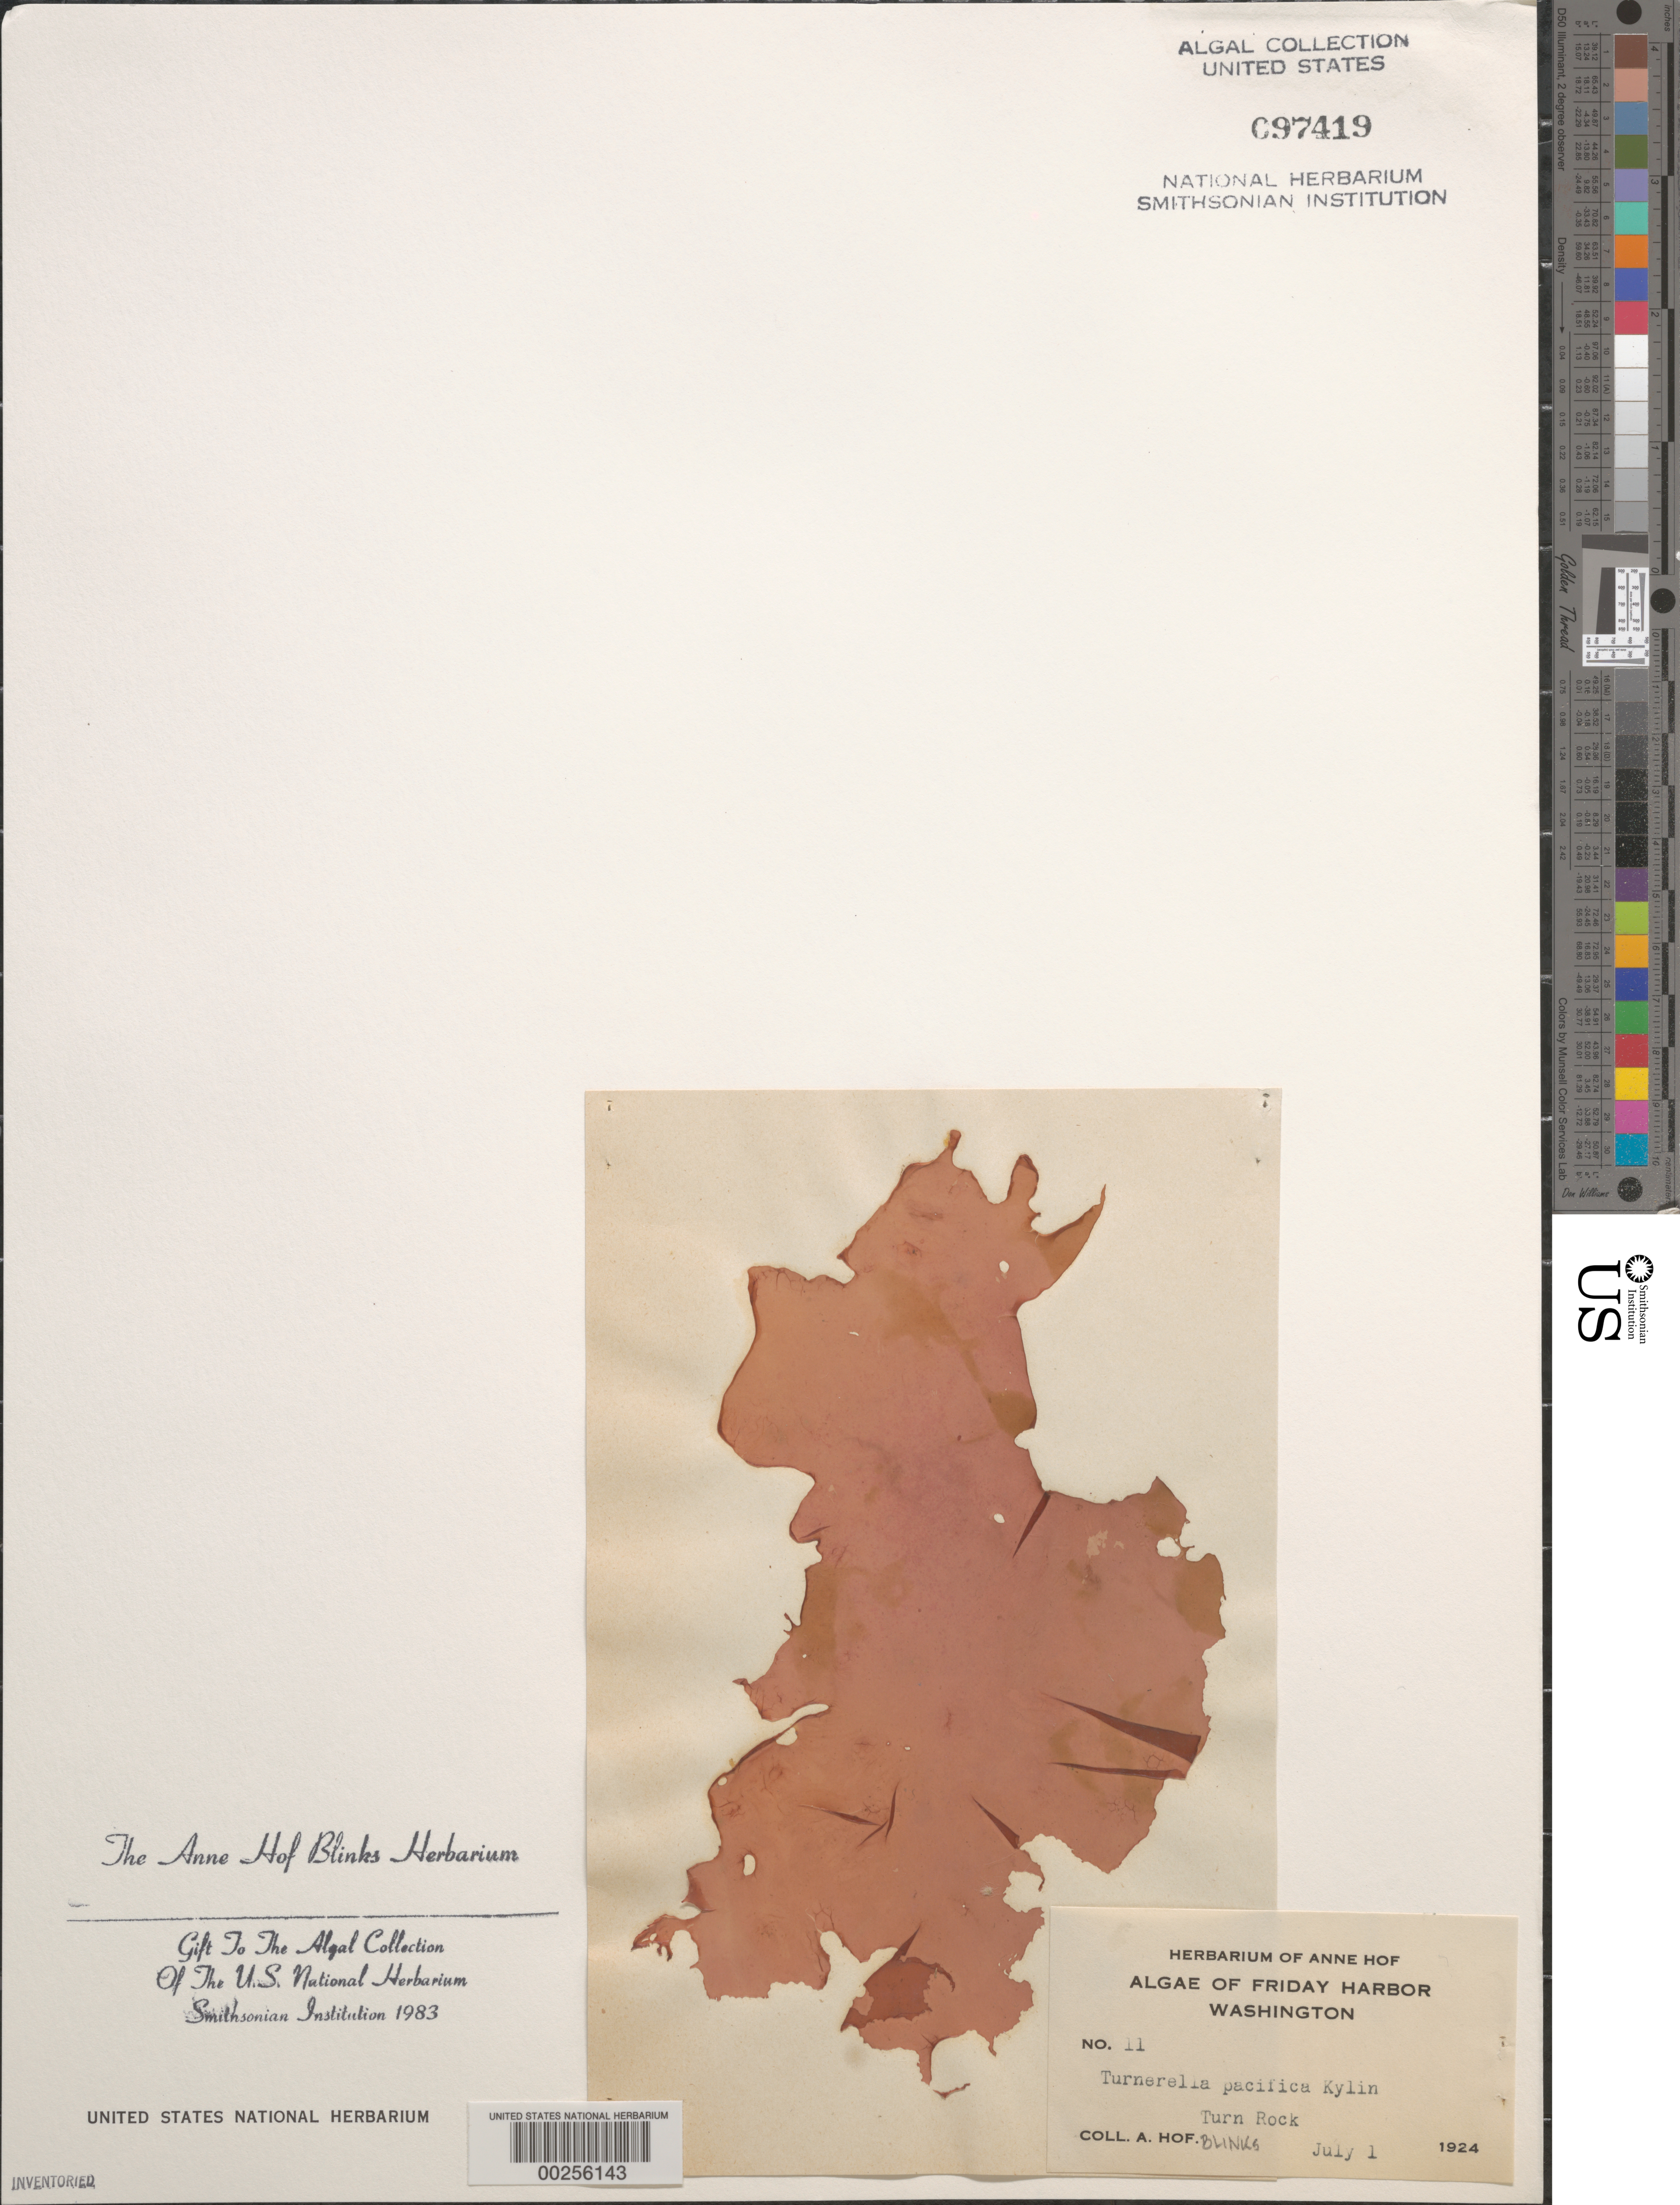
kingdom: Plantae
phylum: Rhodophyta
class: Florideophyceae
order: Nemastomatales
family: Schizymeniaceae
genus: Schizymenia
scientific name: Schizymenia pacifica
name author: (Kylin) Kylin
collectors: A. Blinks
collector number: AHB 11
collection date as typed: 01 Jul 1924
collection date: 1924-07-01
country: United States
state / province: Washington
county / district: San Juan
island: San Juan Island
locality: Friday Harbor, Turn Rock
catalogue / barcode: US 97419